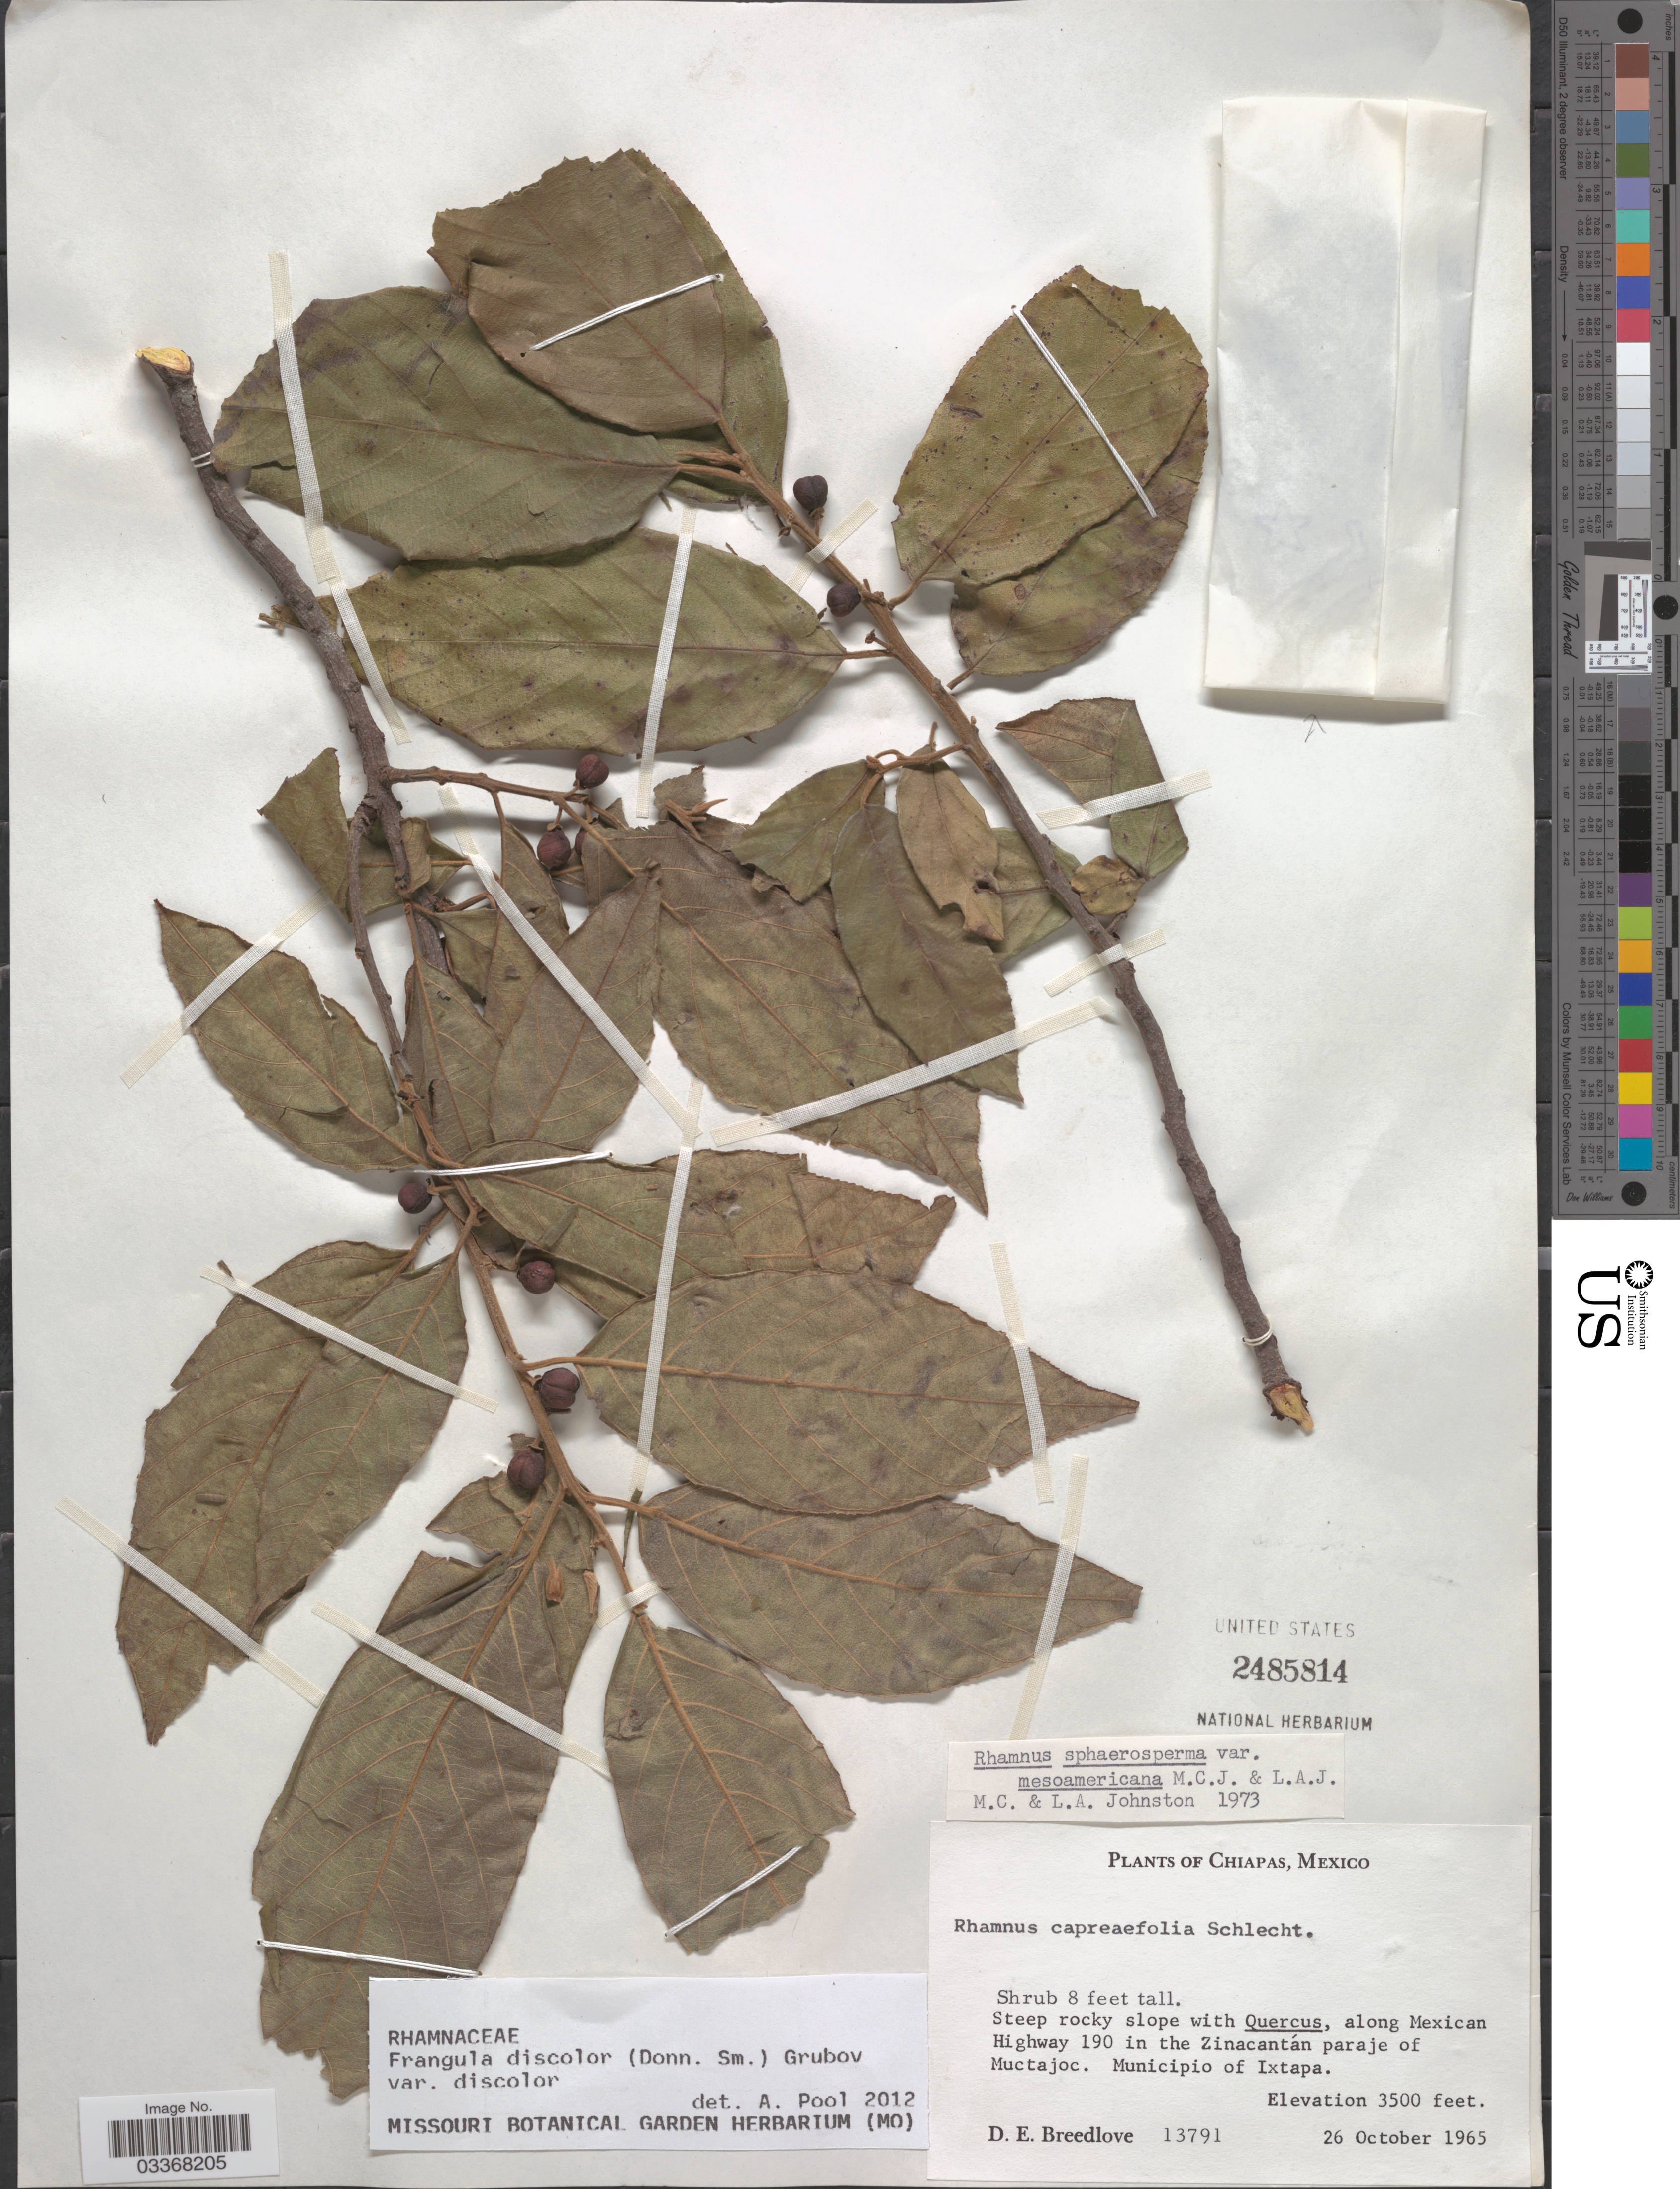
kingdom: Plantae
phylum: Tracheophyta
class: Magnoliopsida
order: Rosales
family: Rhamnaceae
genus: Frangula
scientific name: Frangula discolor var. discolor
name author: (Donn. Sm.) Grubov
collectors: D. E. Breedlove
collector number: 13791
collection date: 1965-10-26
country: Mexico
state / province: Chiapas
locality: Along Mexican Highway 190 in the Zinacantán paraje of Muctajoc. Municipio of Ixtapa.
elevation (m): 1067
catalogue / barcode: US 2485814